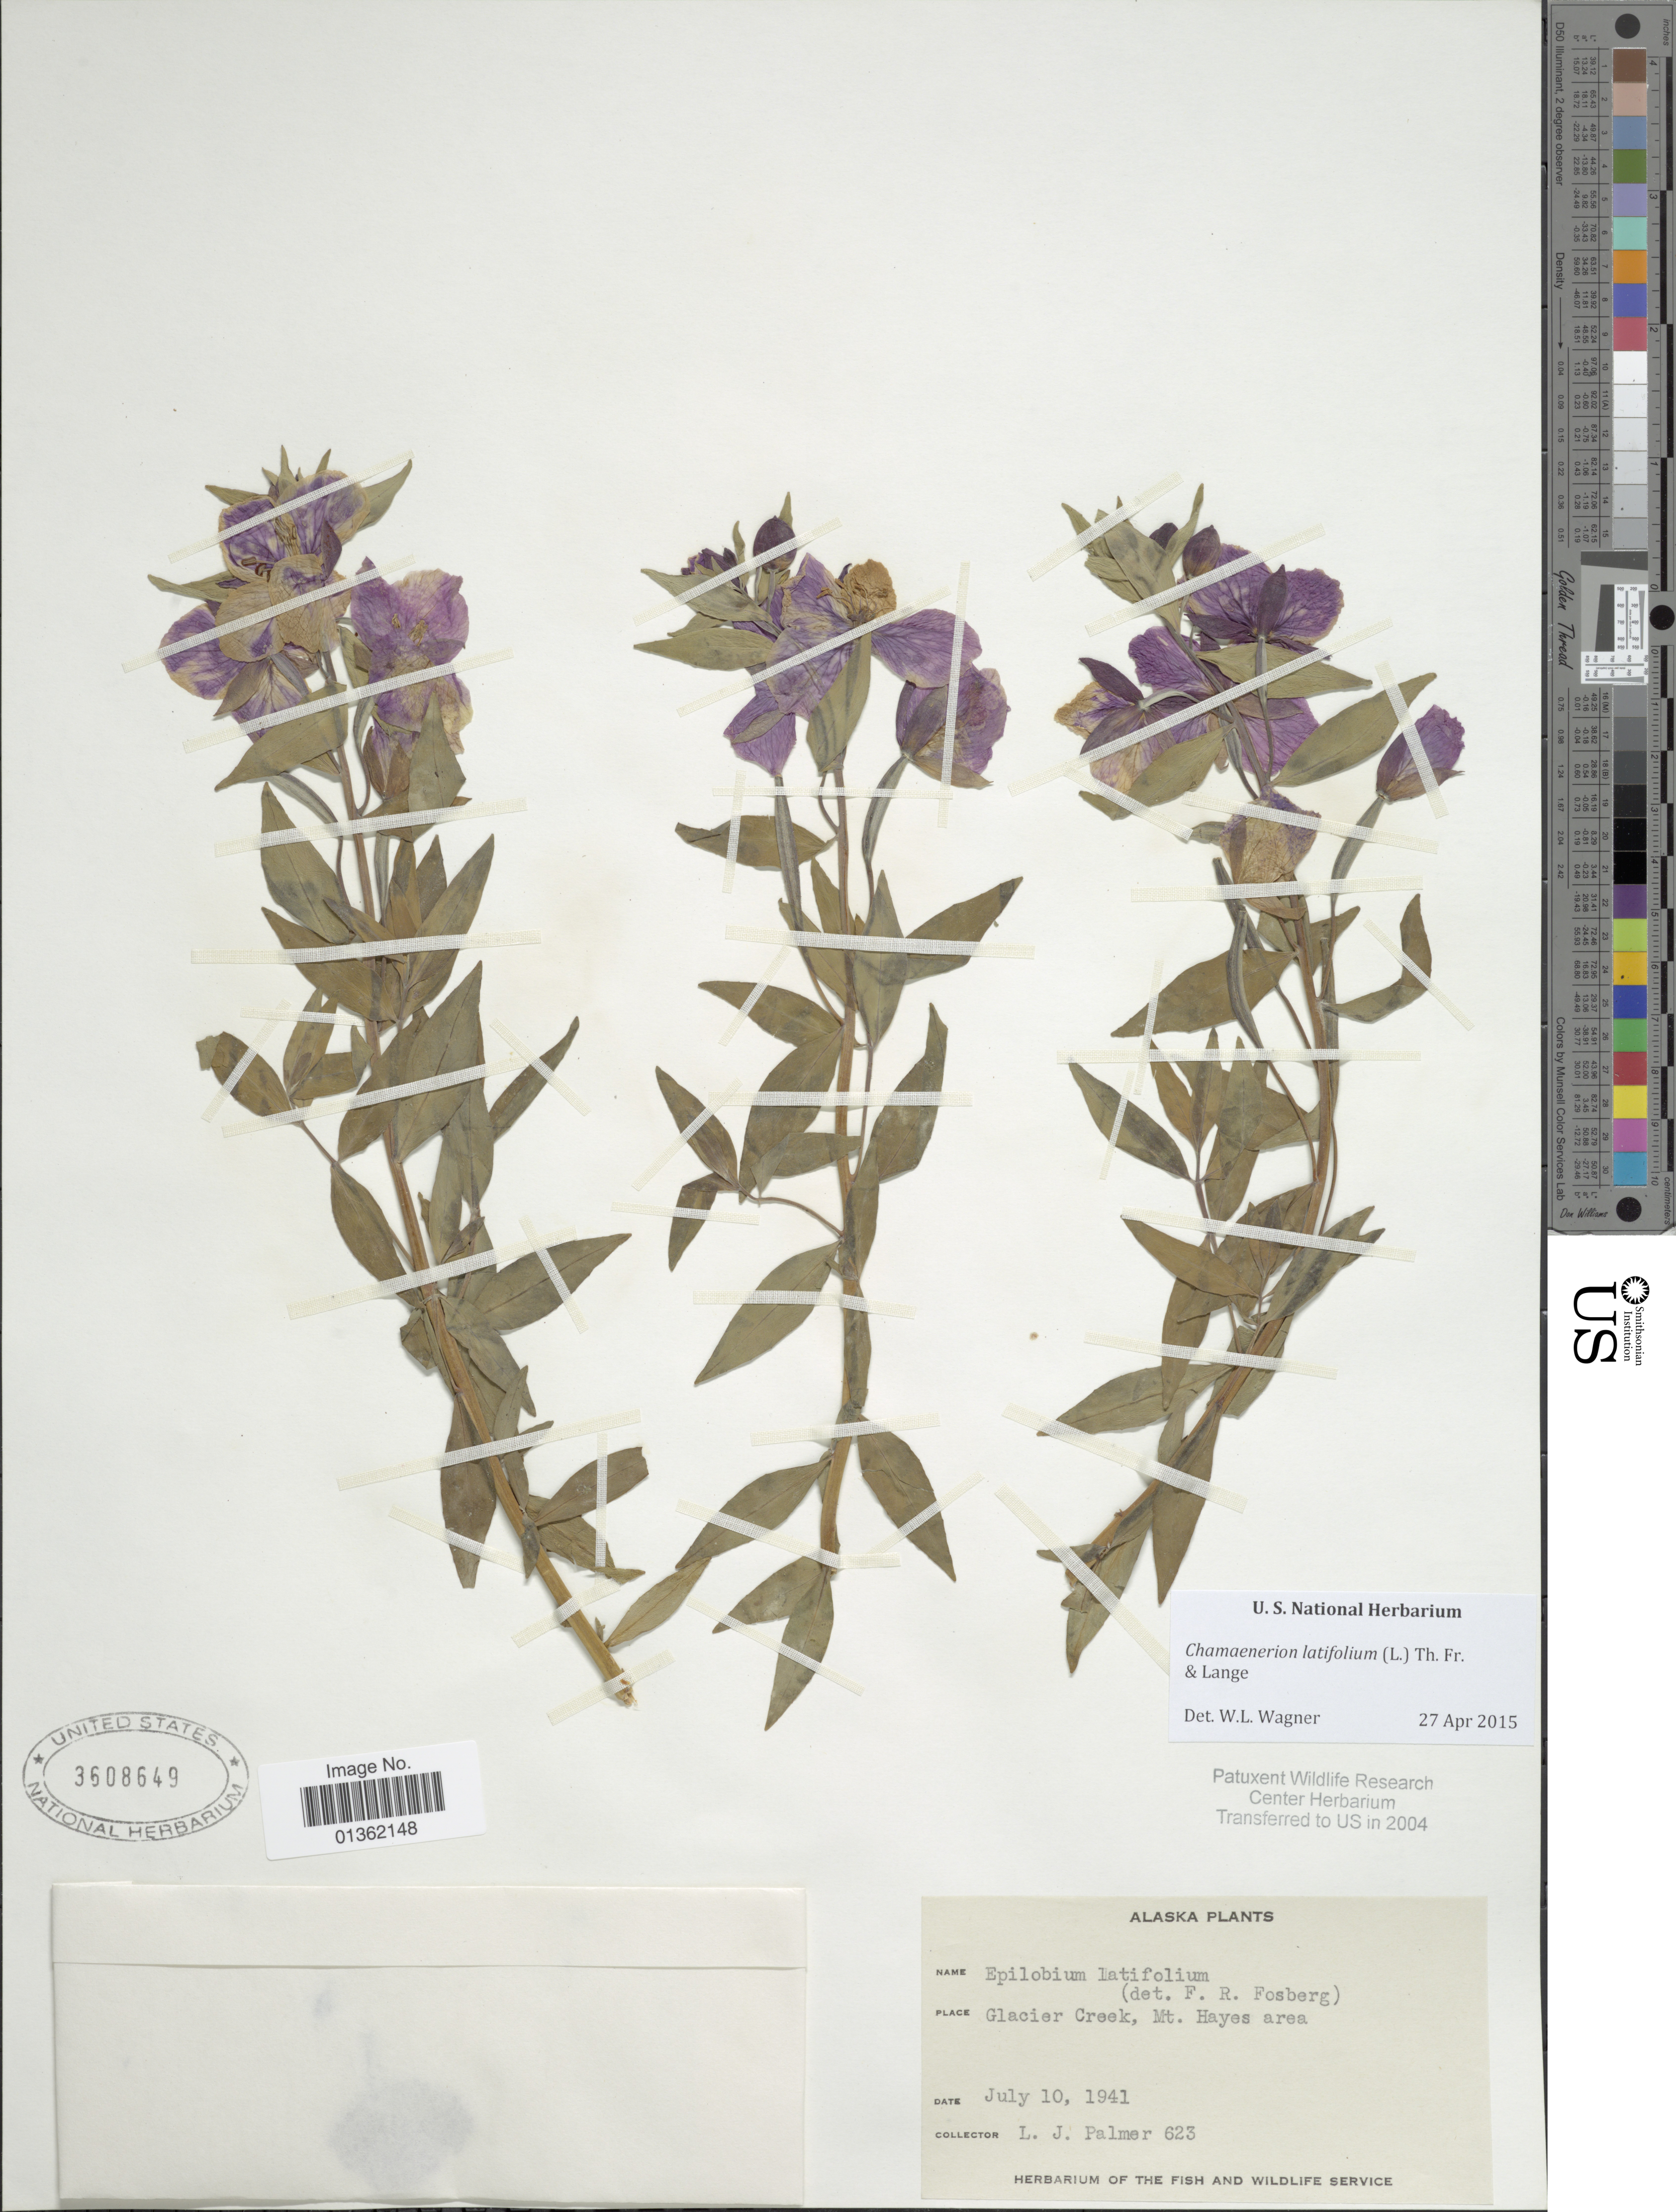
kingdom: Plantae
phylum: Tracheophyta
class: Magnoliopsida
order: Myrtales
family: Onagraceae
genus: Chamaenerion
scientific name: Chamaenerion latifolium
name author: (L.) Th. Fr. & Lange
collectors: L. J. Palmer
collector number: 623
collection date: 1941-07-10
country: United States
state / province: Alaska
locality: Glacier Creek, Mt. Hayes area.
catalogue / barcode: US 3608649